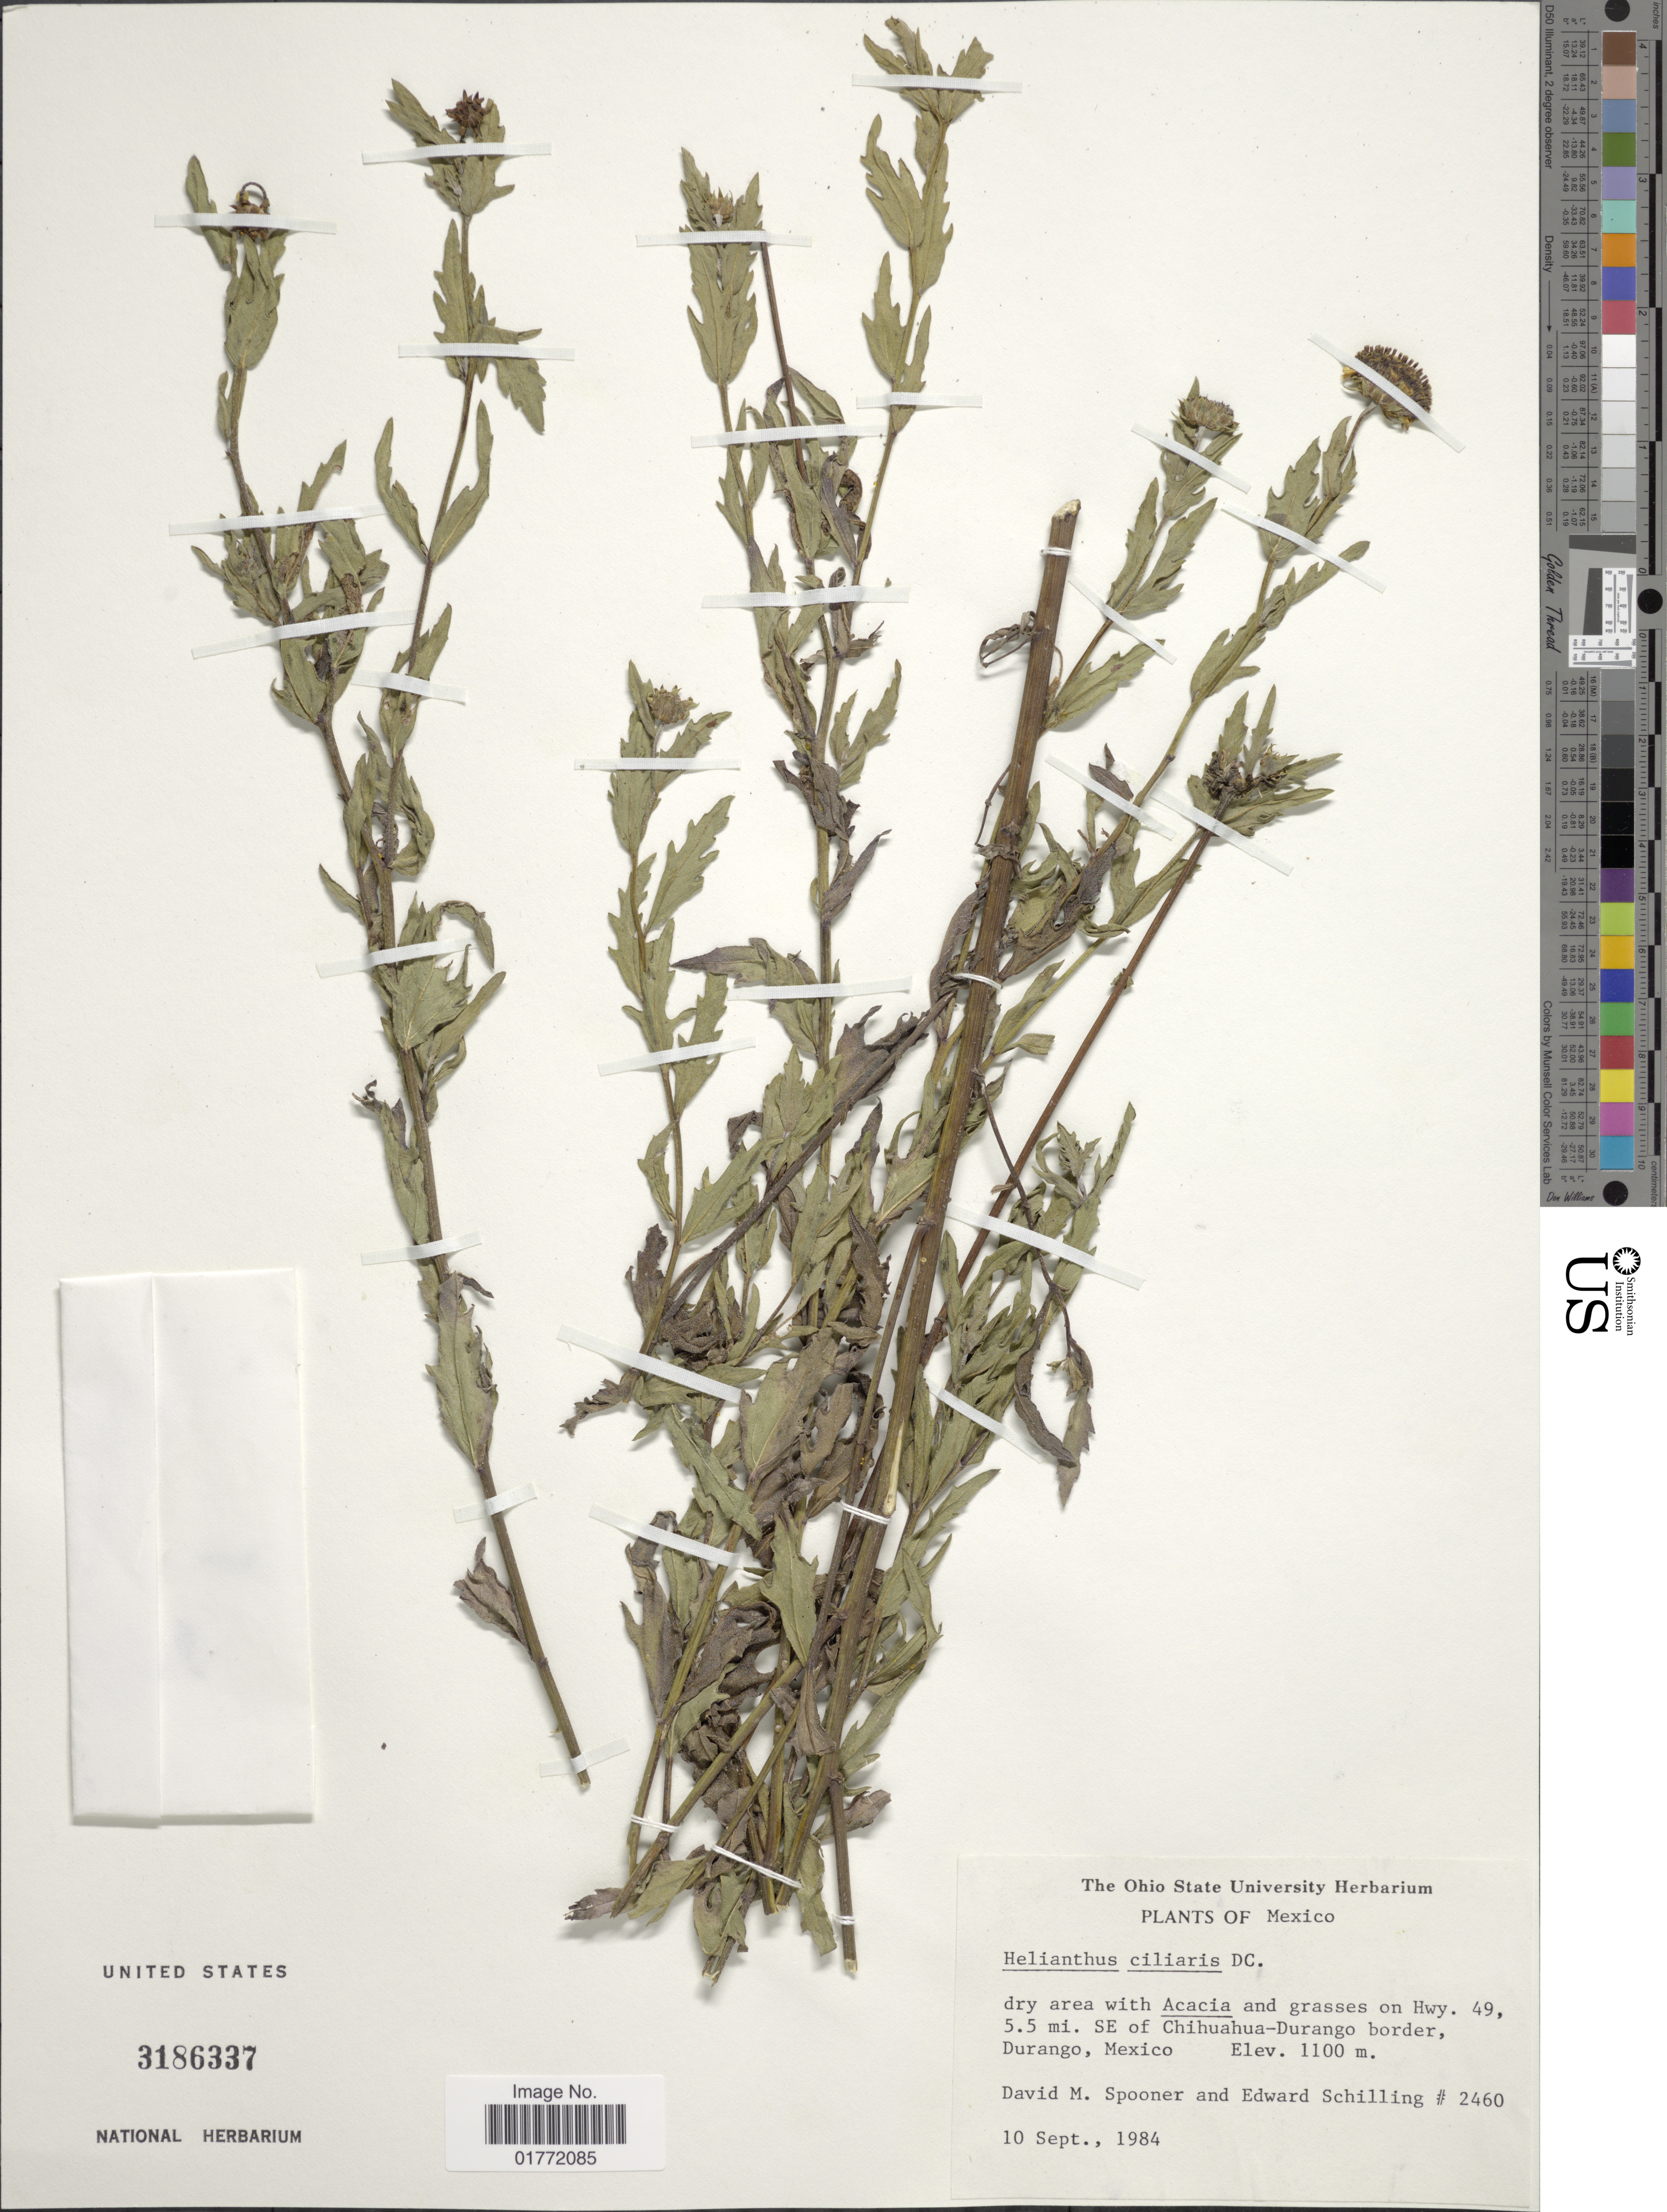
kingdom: Plantae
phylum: Tracheophyta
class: Magnoliopsida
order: Asterales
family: Asteraceae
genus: Helianthus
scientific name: Helianthus ciliaris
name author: DC.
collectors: D. Spooner & E. E. Schilling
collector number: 2460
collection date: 1984-09-10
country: Mexico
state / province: Durango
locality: Dry area with Acacia and grasses on Hwy, 49, 5.5 mi. SE of Chihuahua-Durango border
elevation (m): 1100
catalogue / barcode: US 3186337